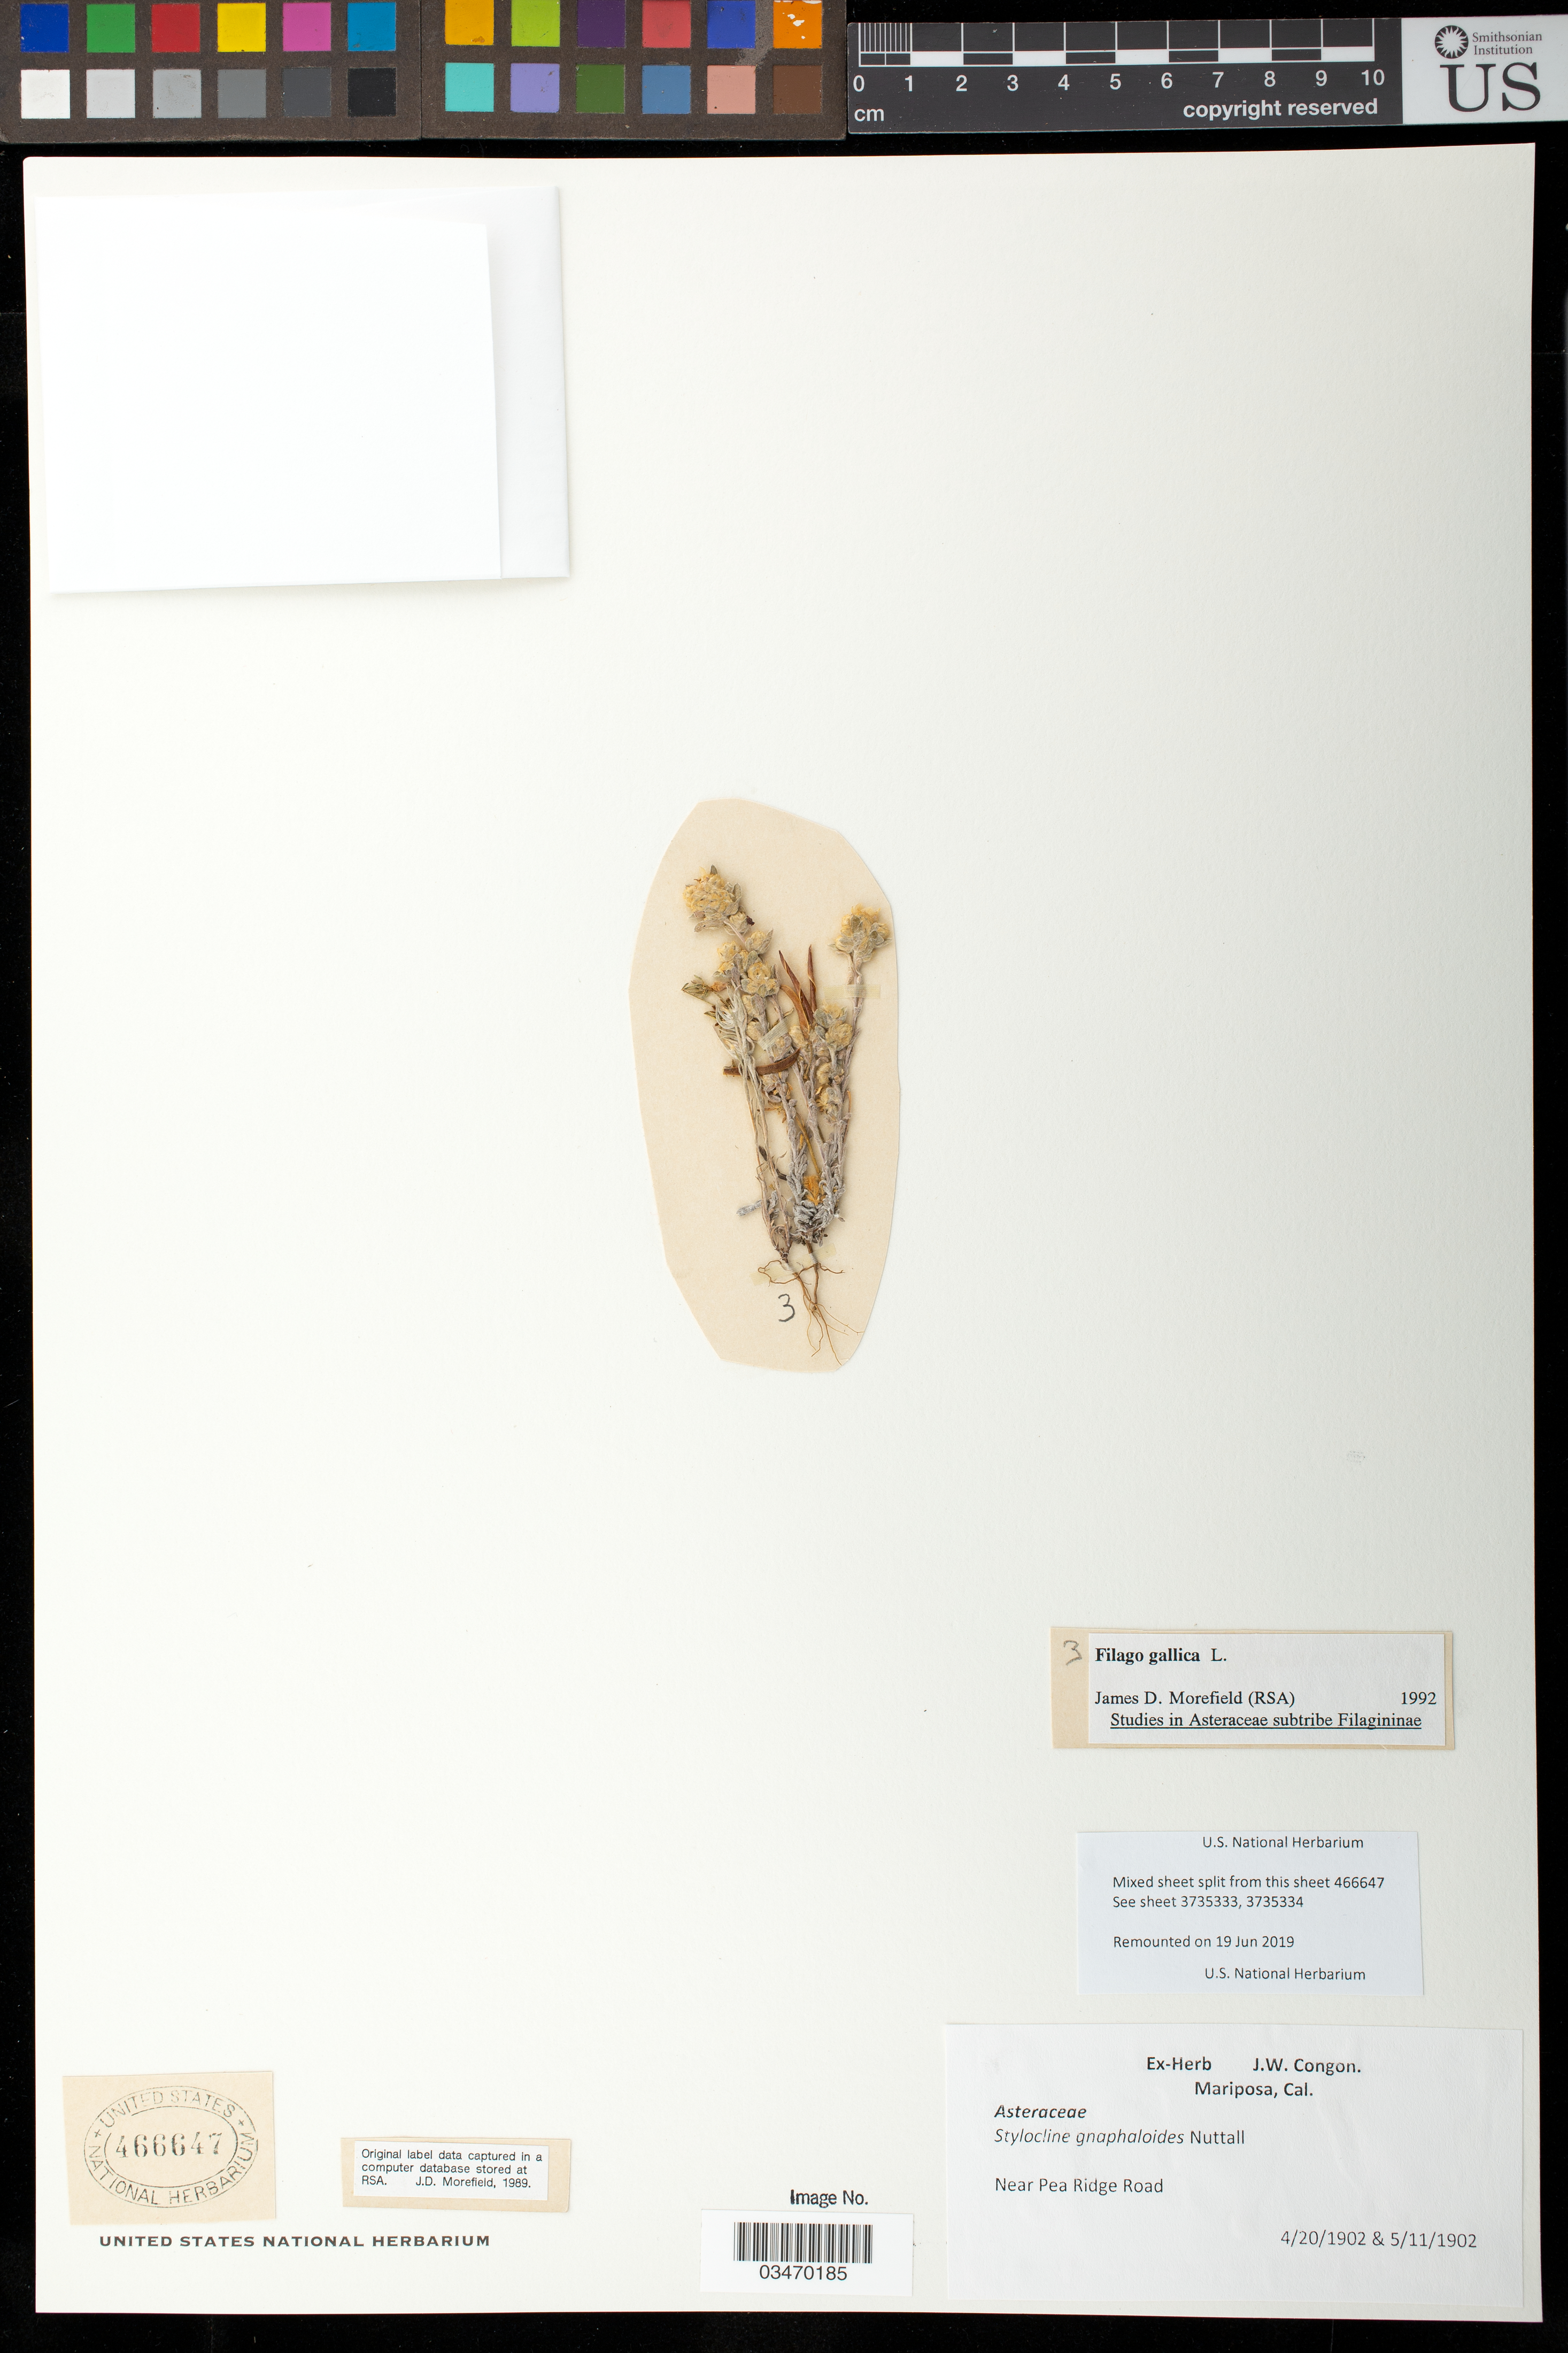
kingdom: Plantae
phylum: Tracheophyta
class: Magnoliopsida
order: Asterales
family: Asteraceae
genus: Filago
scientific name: Filago gallica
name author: L.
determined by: Morefield, James D., (RSA), Rancho Santa Ana Botanic Garden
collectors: J. Congon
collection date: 1902-04-20/1902-05-11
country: United States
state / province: California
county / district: Mariposa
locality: Near Pea Ridge Road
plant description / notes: Mixed sheet split from this sheet 466647. Remounted on 19 Jun 2019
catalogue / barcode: US 466647